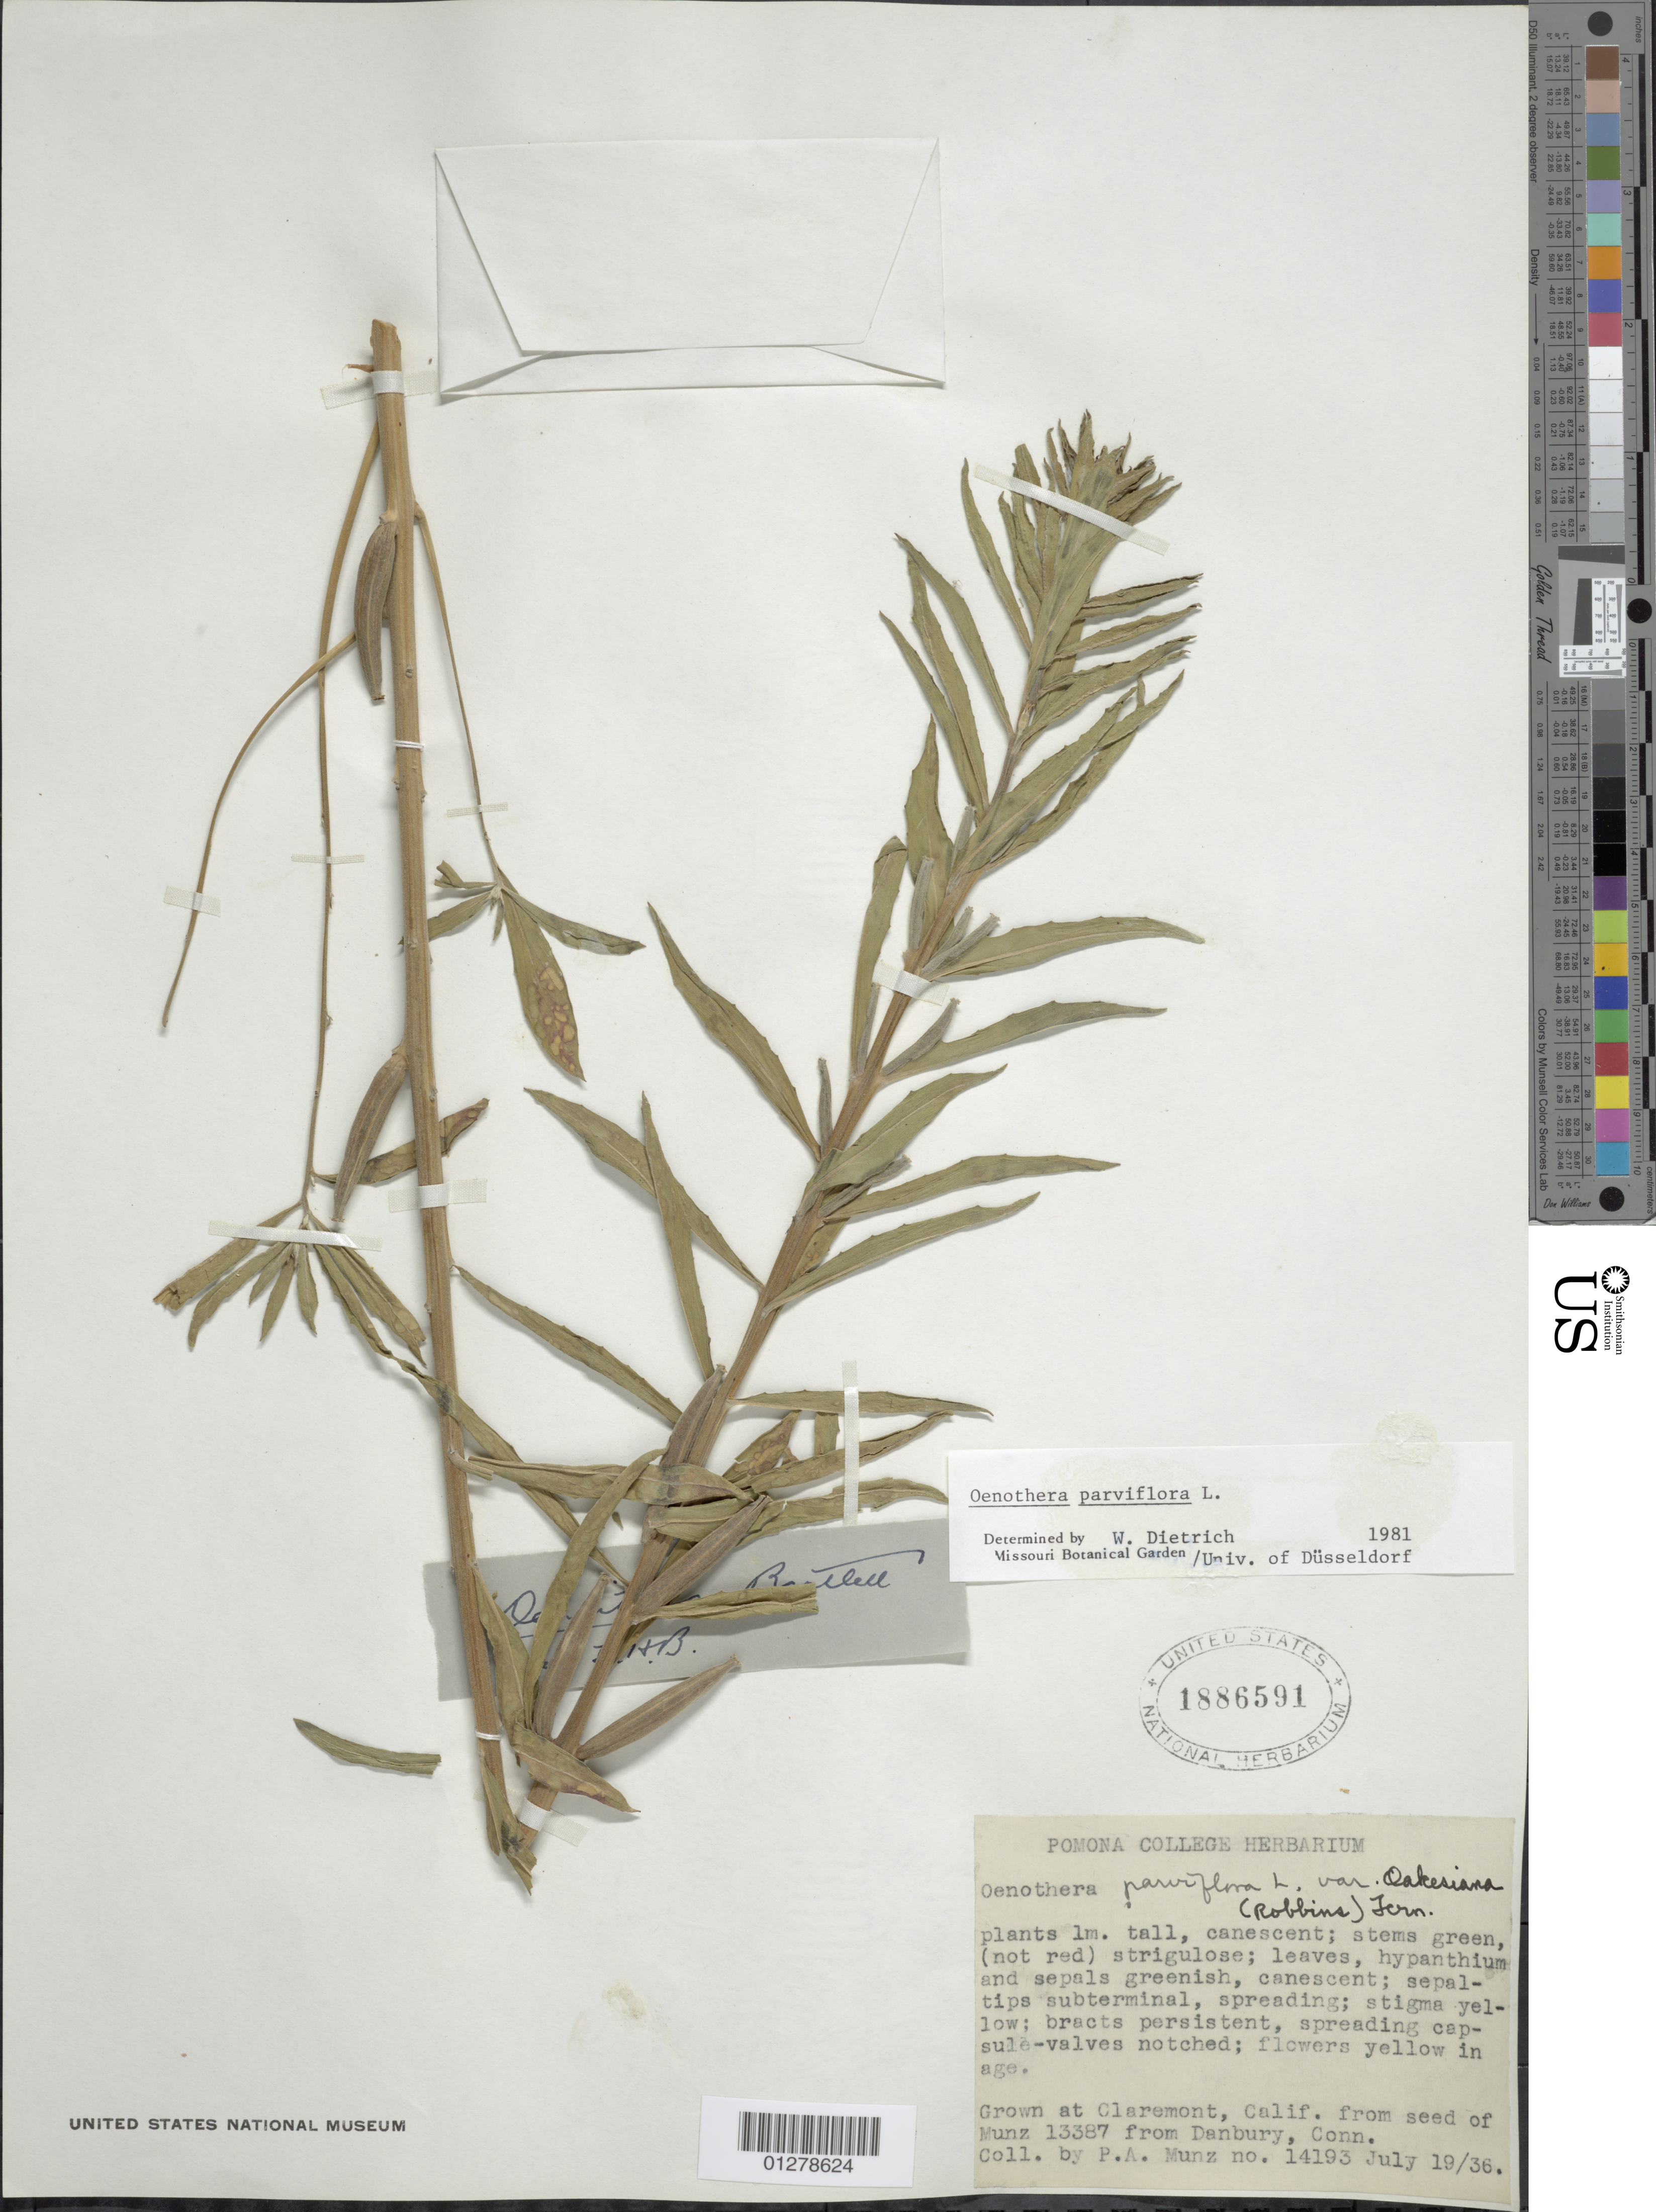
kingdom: Plantae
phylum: Tracheophyta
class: Magnoliopsida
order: Myrtales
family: Onagraceae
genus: Oenothera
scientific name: Oenothera parviflora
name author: L.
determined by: Munz, Philip A.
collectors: P. A. Munz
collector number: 14193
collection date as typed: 19 Jul 1936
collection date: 1936-07-19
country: United States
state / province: California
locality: Claremont, Pomona College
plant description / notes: From seed of Munz13387 from Danbury, Conn.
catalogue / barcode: US 1886591